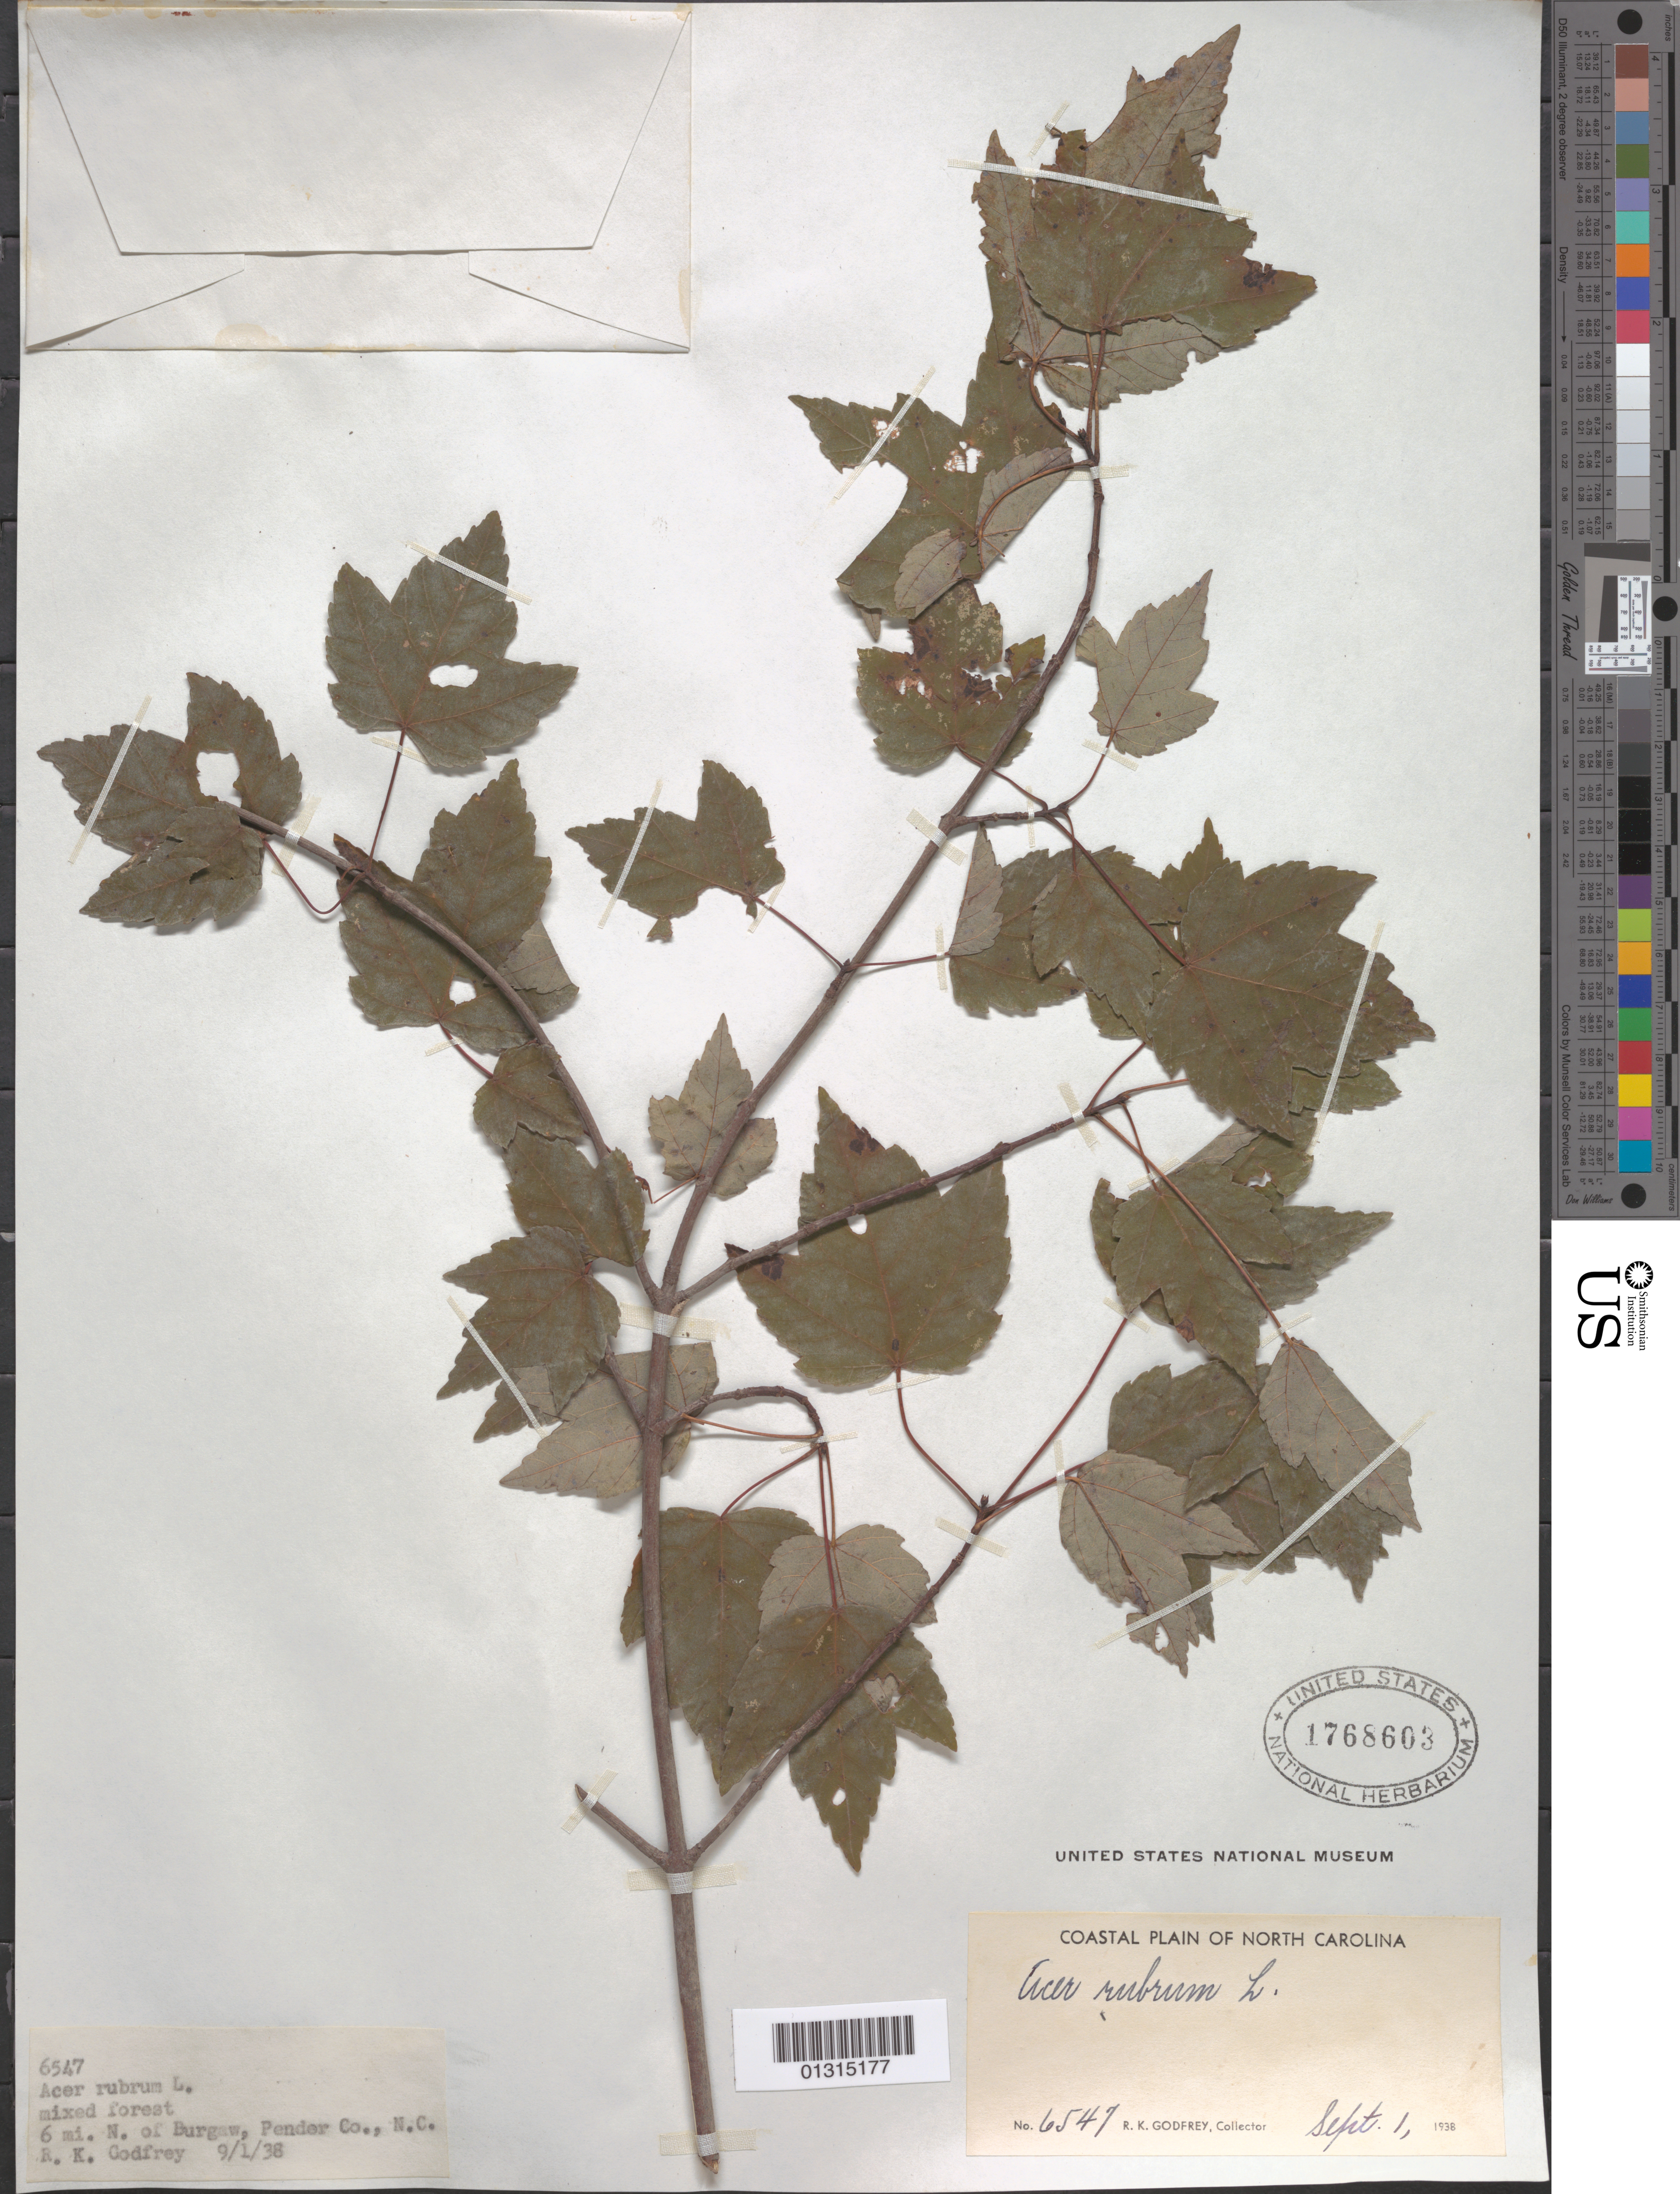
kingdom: Plantae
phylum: Tracheophyta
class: Magnoliopsida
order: Sapindales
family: Sapindaceae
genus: Acer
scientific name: Acer rubrum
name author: L.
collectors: R. K. Godfrey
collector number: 6547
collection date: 1938-09-01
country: United States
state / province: North Carolina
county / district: Pender County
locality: Pender County, 6 miles N of Burgaw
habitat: Mixed forest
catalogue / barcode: US 1768603